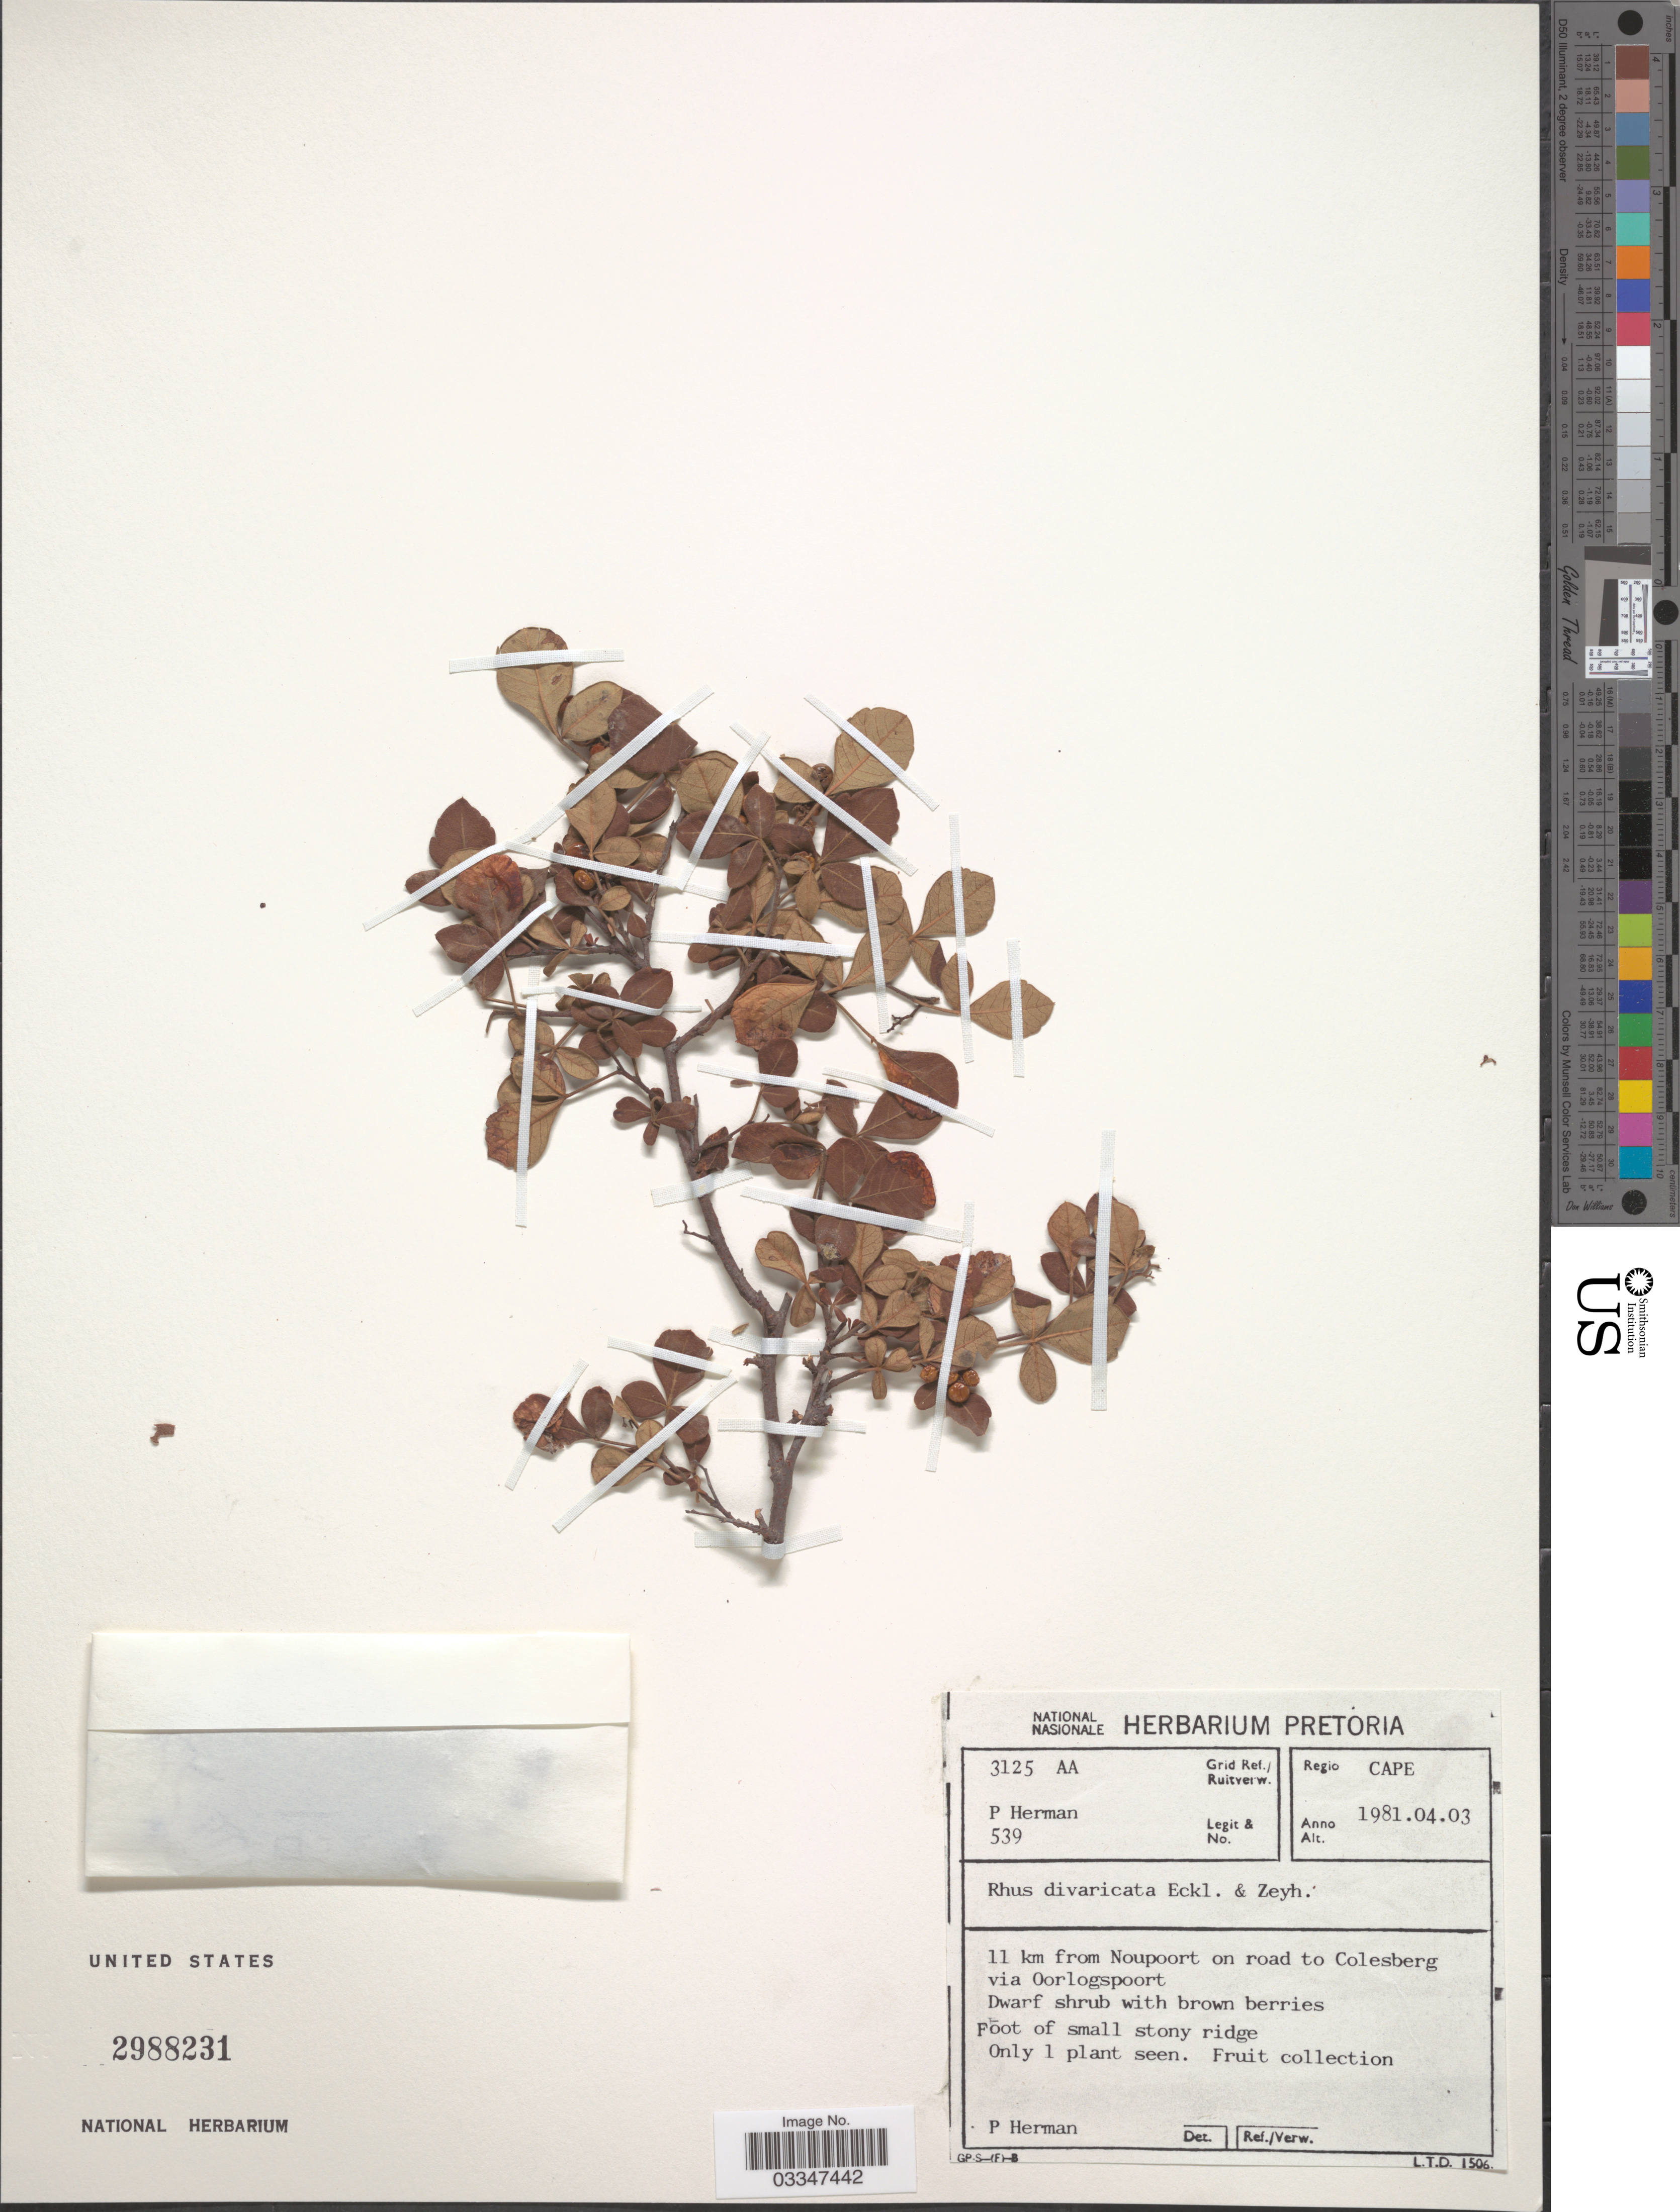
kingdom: Plantae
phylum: Tracheophyta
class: Magnoliopsida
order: Sapindales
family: Anacardiaceae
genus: Rhus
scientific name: Rhus divaricata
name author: Eckl. & Zeyh.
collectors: P. Herman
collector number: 539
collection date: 1981-04-03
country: South Africa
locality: Regio Cape. Grid Ref./ Ruitverw. 3125 AA. 11 km from Noupoort on road to Clesberg via Oorlogspoort.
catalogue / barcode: US 2988231